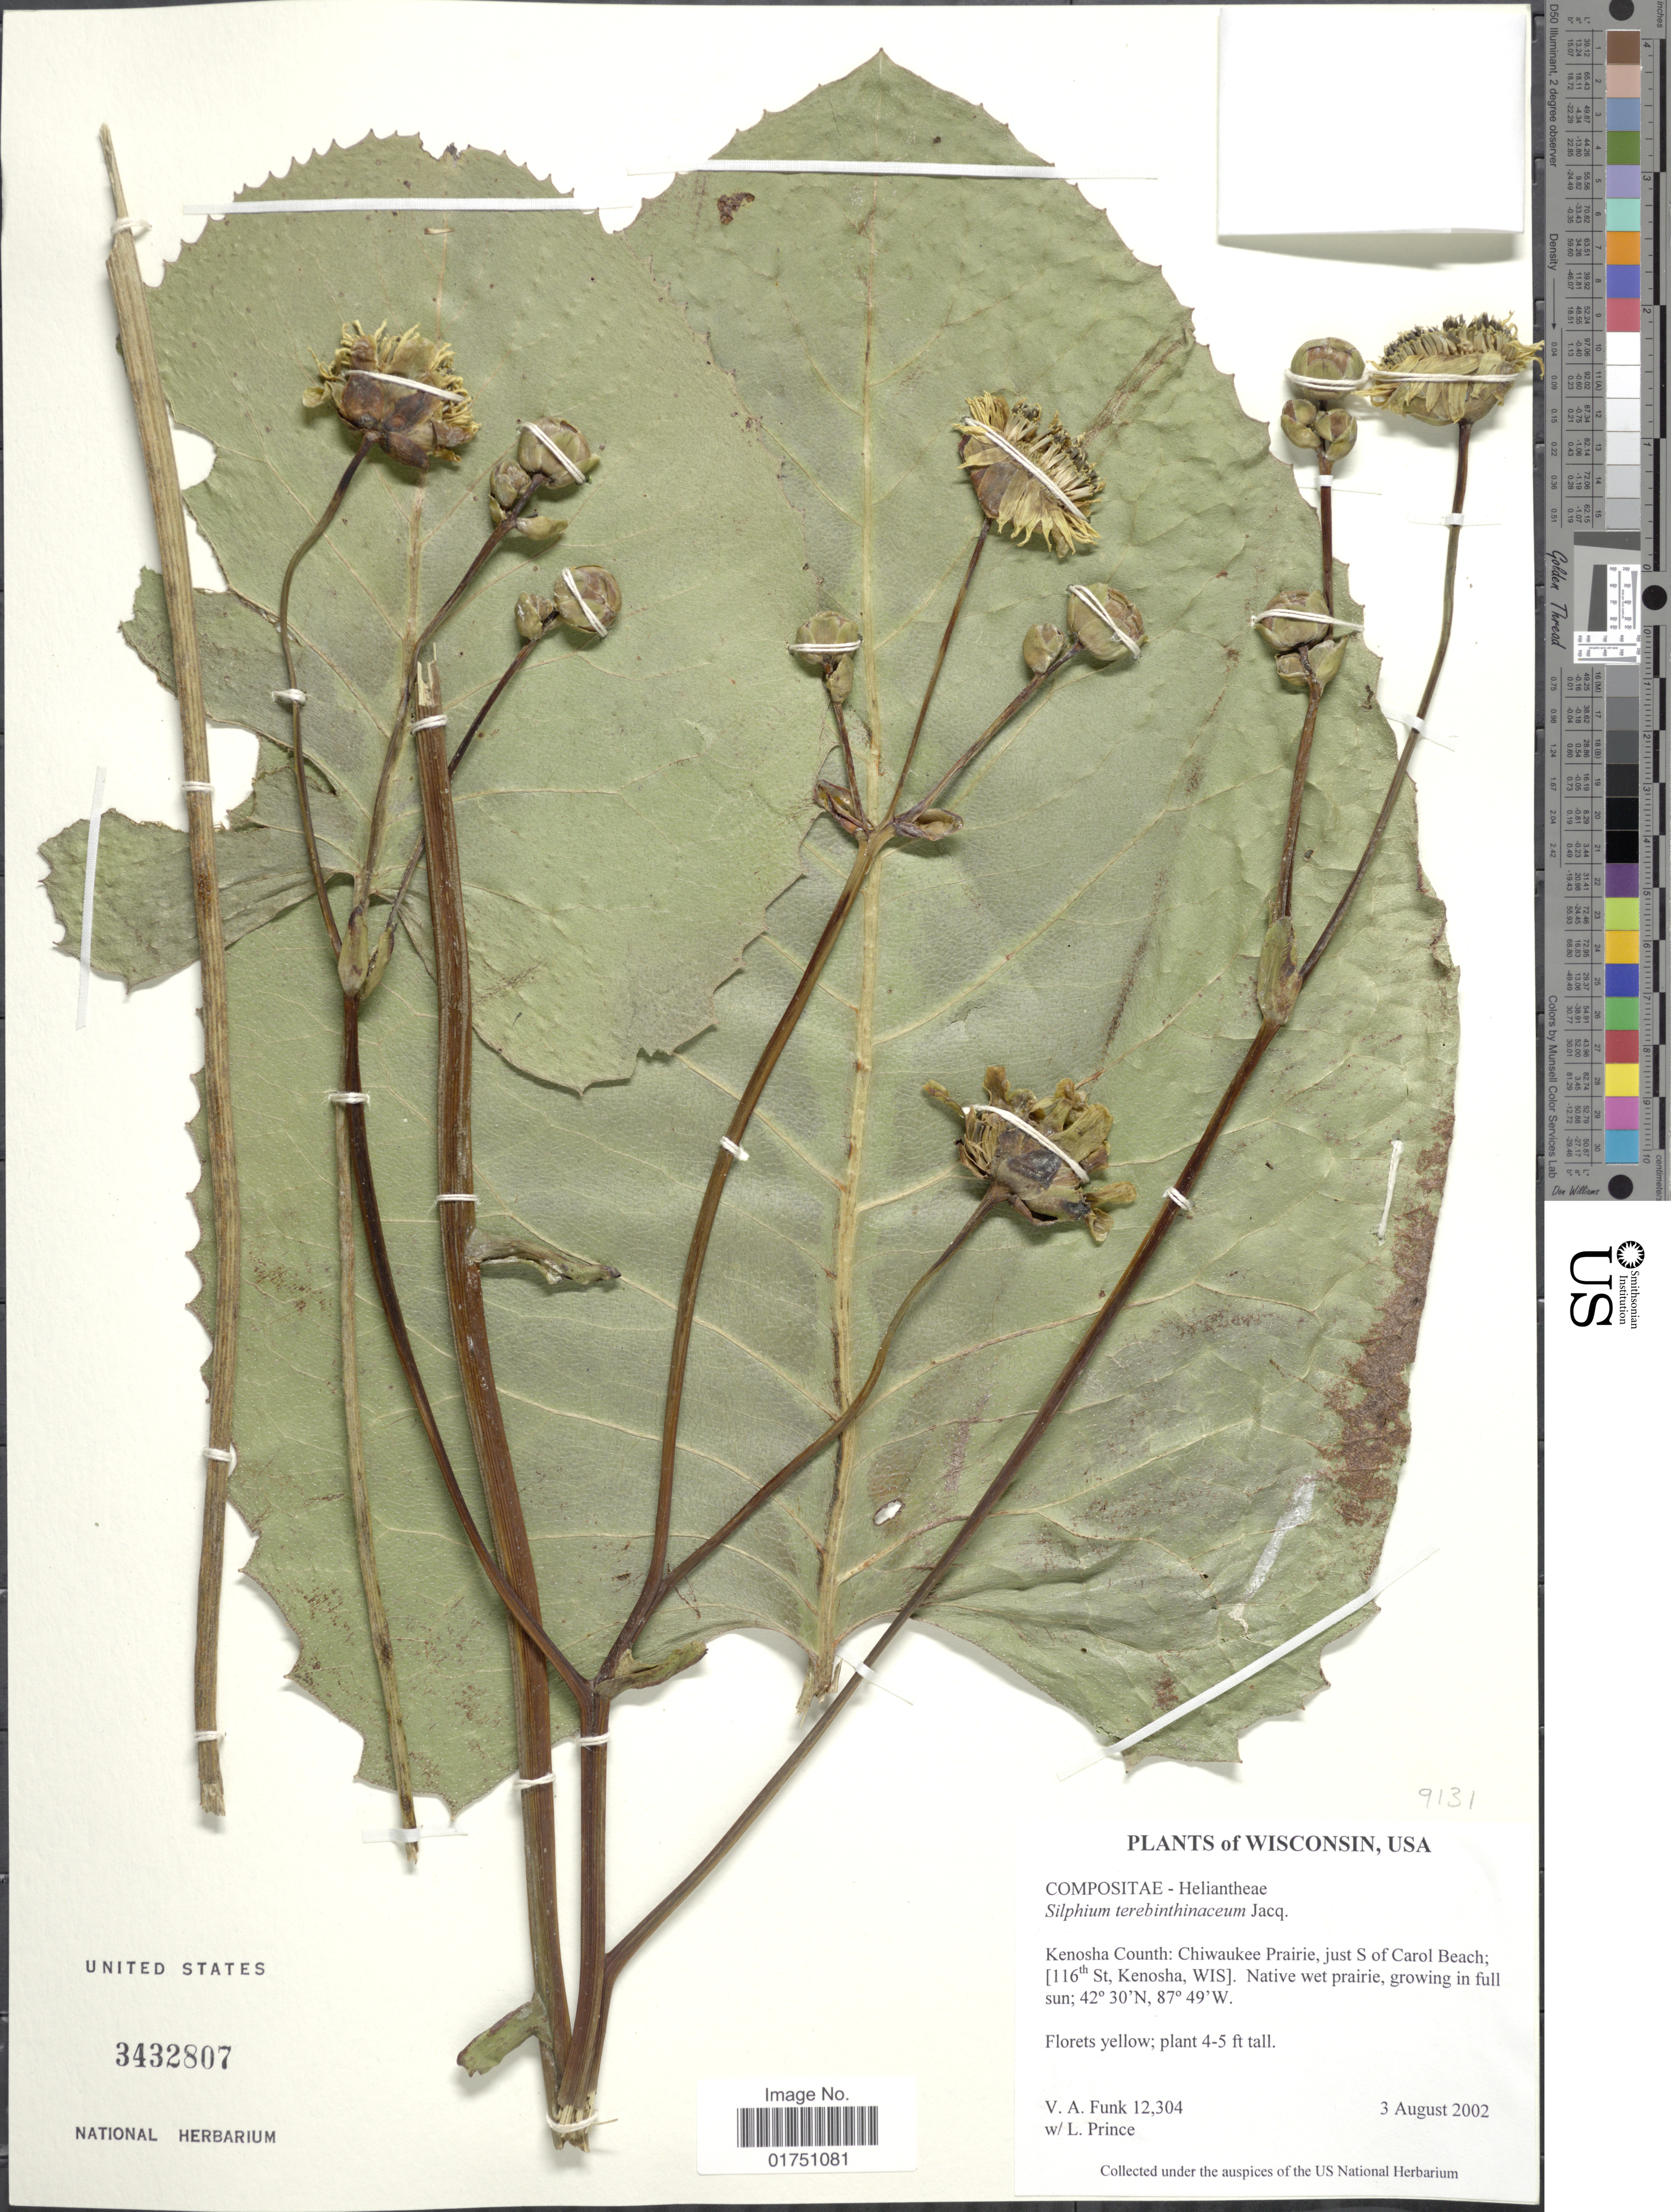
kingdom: Plantae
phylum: Tracheophyta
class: Magnoliopsida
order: Asterales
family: Asteraceae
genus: Silphium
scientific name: Silphium terebinthinaceum var. terebinthinaceum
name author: Jacq.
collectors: V. Funk & L. M. Prince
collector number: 12304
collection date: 2004-08-03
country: United States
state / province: Wisconsin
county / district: Vernon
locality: Kenosha Counth: Chiwaukee Prairie, just S of Carol Beach; [116th St, Kenosha, WIS]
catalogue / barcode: US 3432807